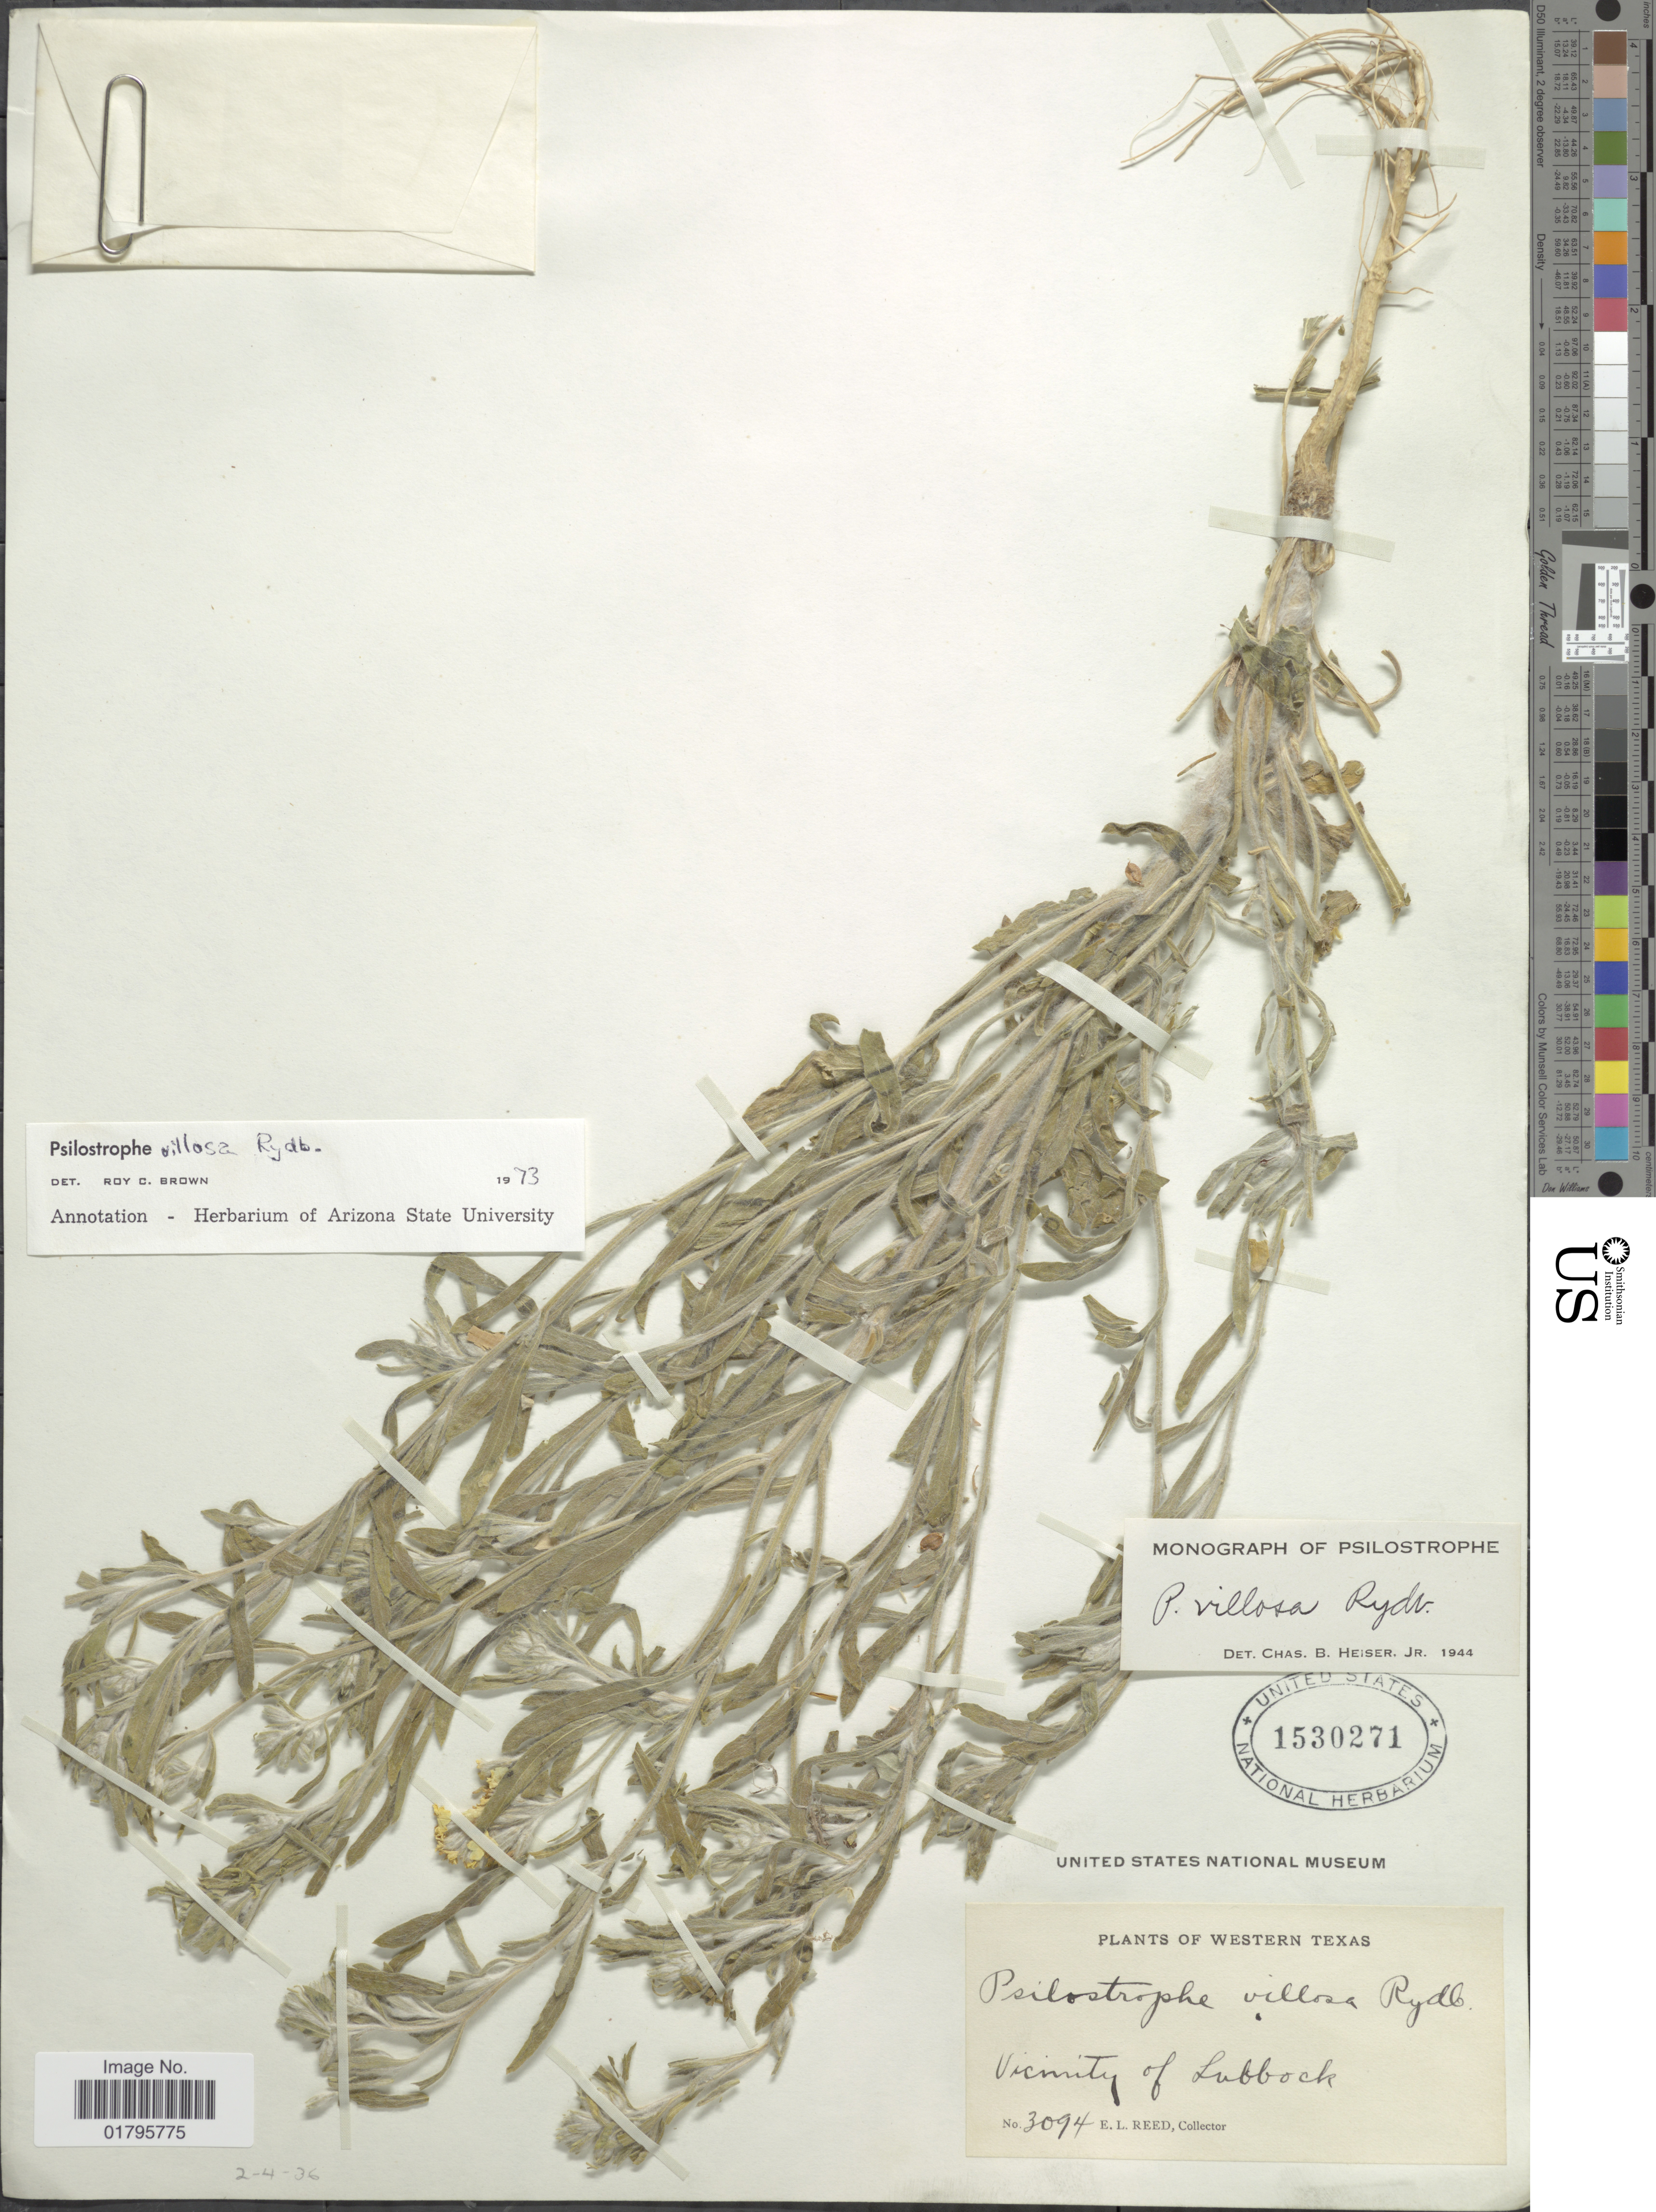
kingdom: Plantae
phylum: Tracheophyta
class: Magnoliopsida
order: Asterales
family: Asteraceae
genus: Psilostrophe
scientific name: Psilostrophe villosa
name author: Rydb. ex Britton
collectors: E. Reed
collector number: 3094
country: United States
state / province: Texas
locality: Western Texas, Vicinity of Lubbock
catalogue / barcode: US 1530271